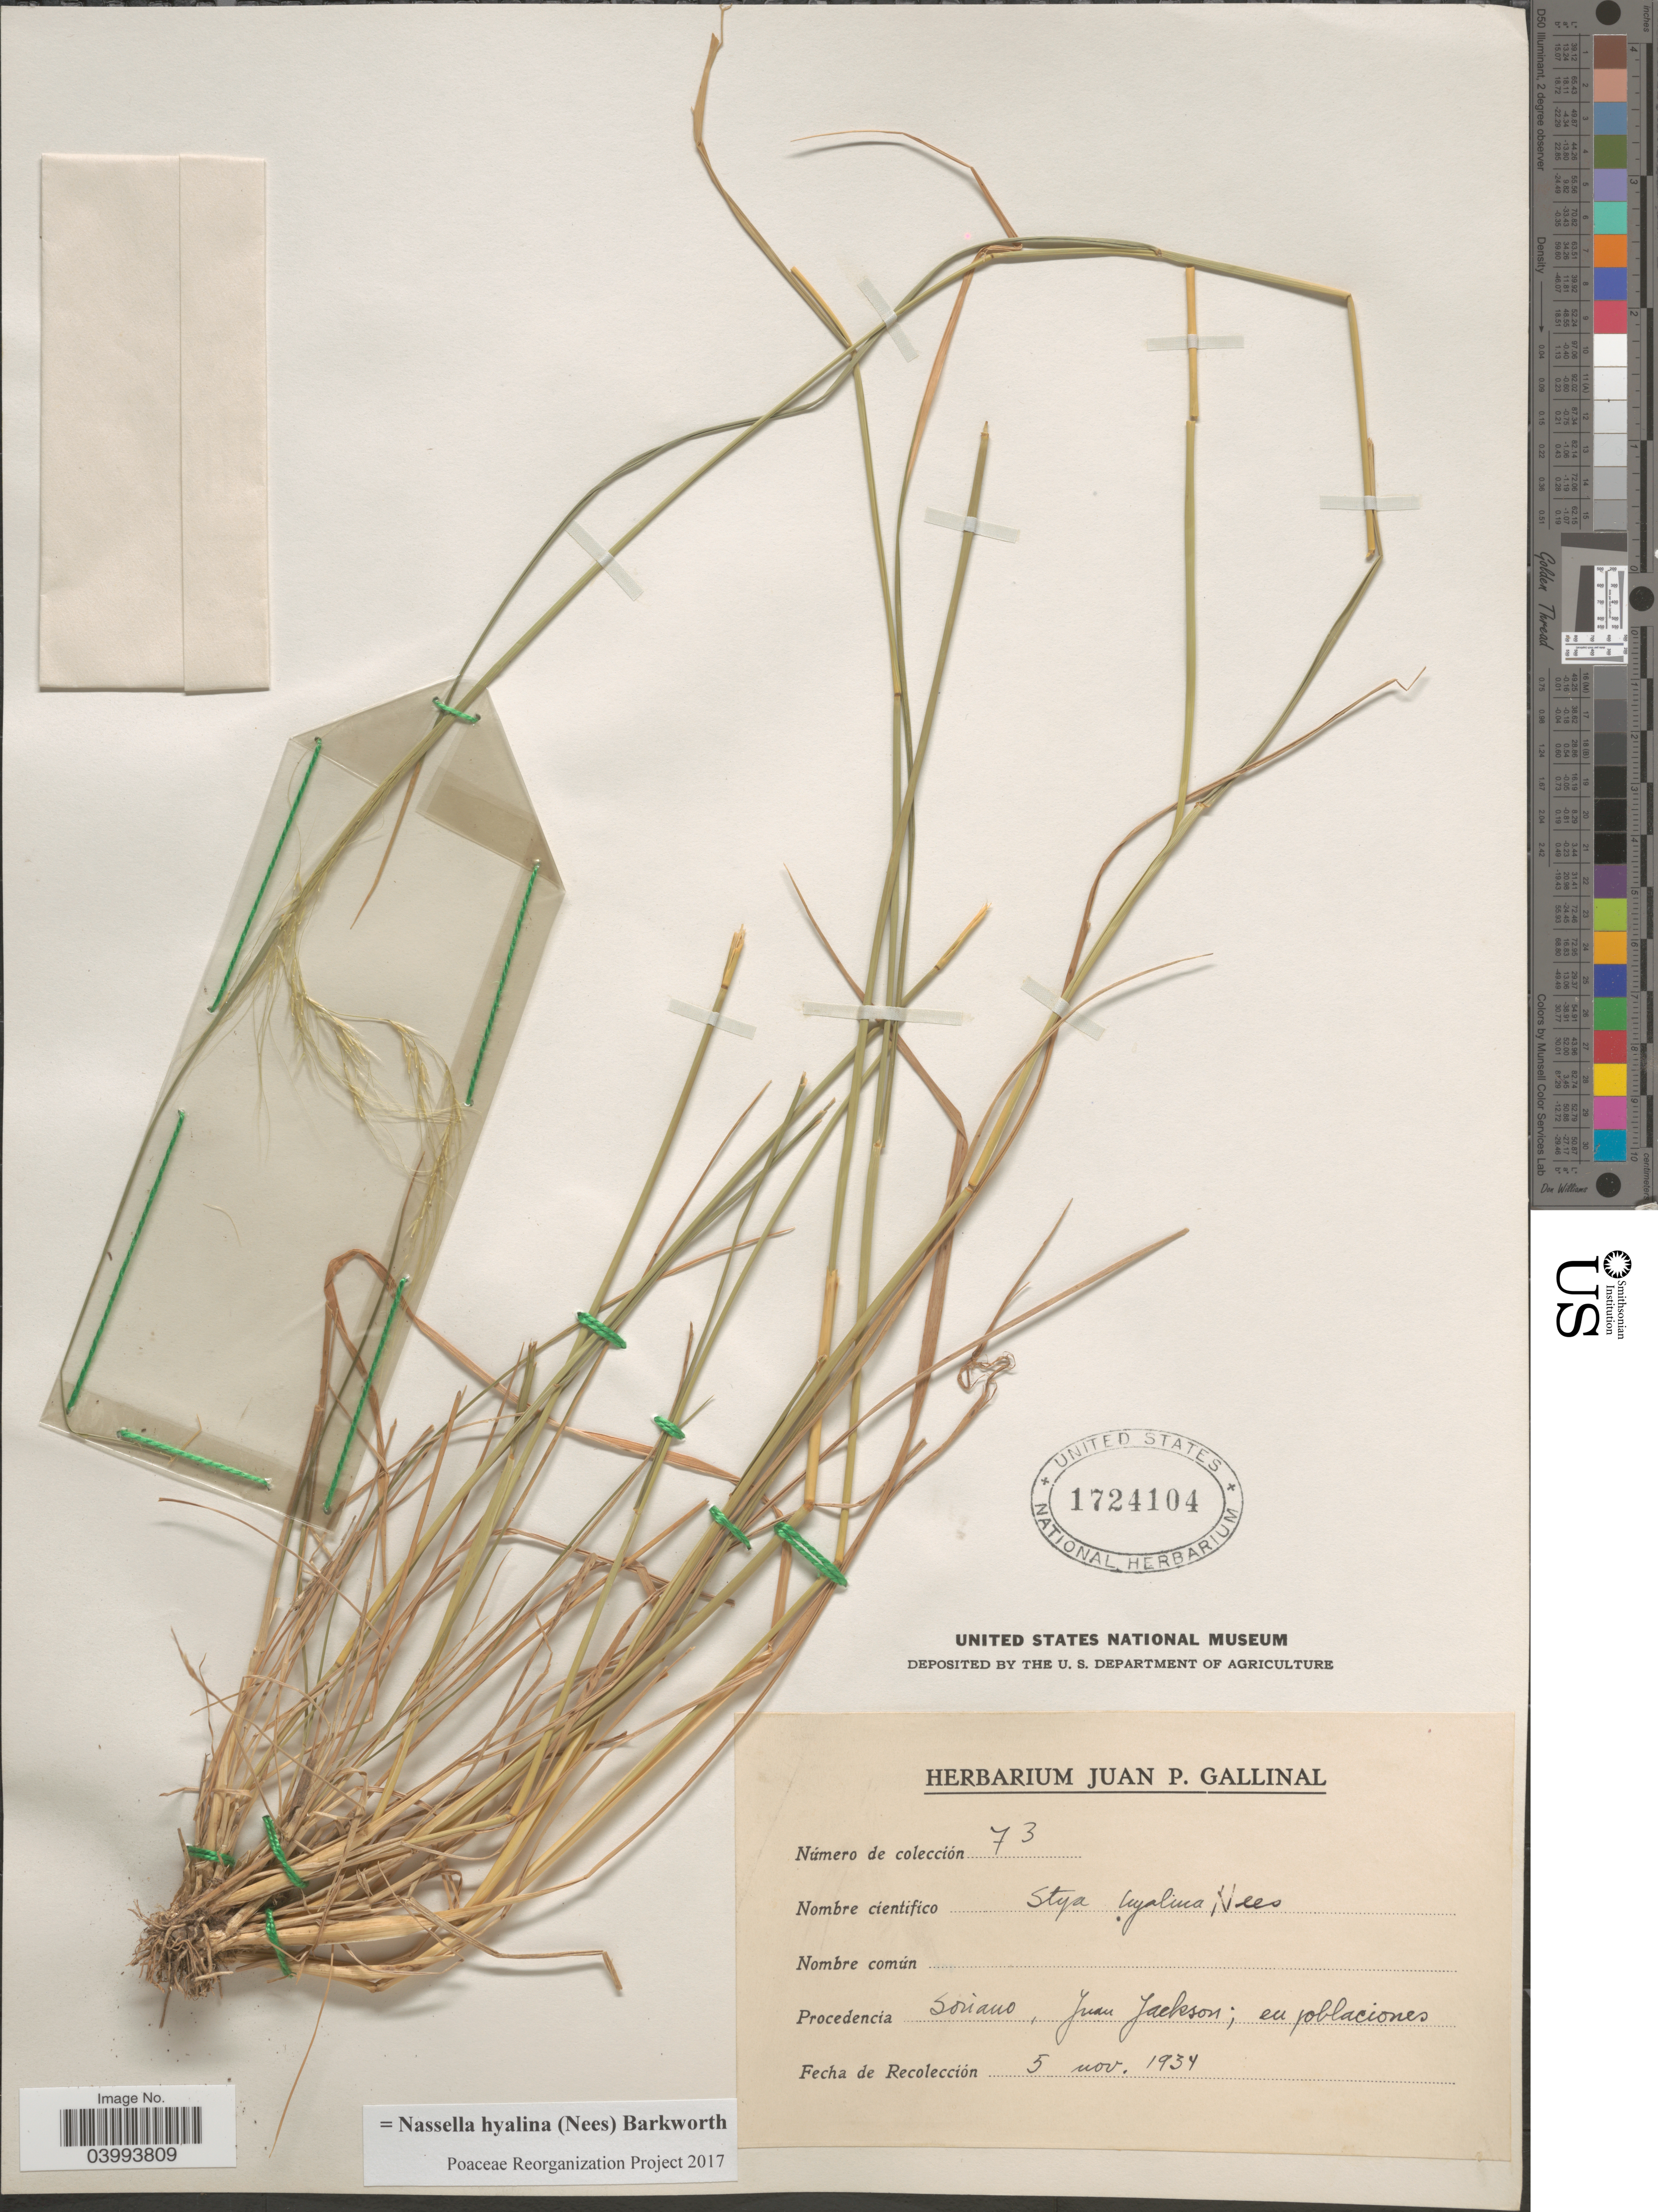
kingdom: Plantae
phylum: Tracheophyta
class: Liliopsida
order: Poales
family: Poaceae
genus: Nassella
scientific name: Nassella hyalina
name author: (Nees) Barkworth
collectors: J. Jackson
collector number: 73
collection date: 1934-11-05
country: Uruguay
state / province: Soriano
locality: Procedencia Soriano.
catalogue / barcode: US 1724104